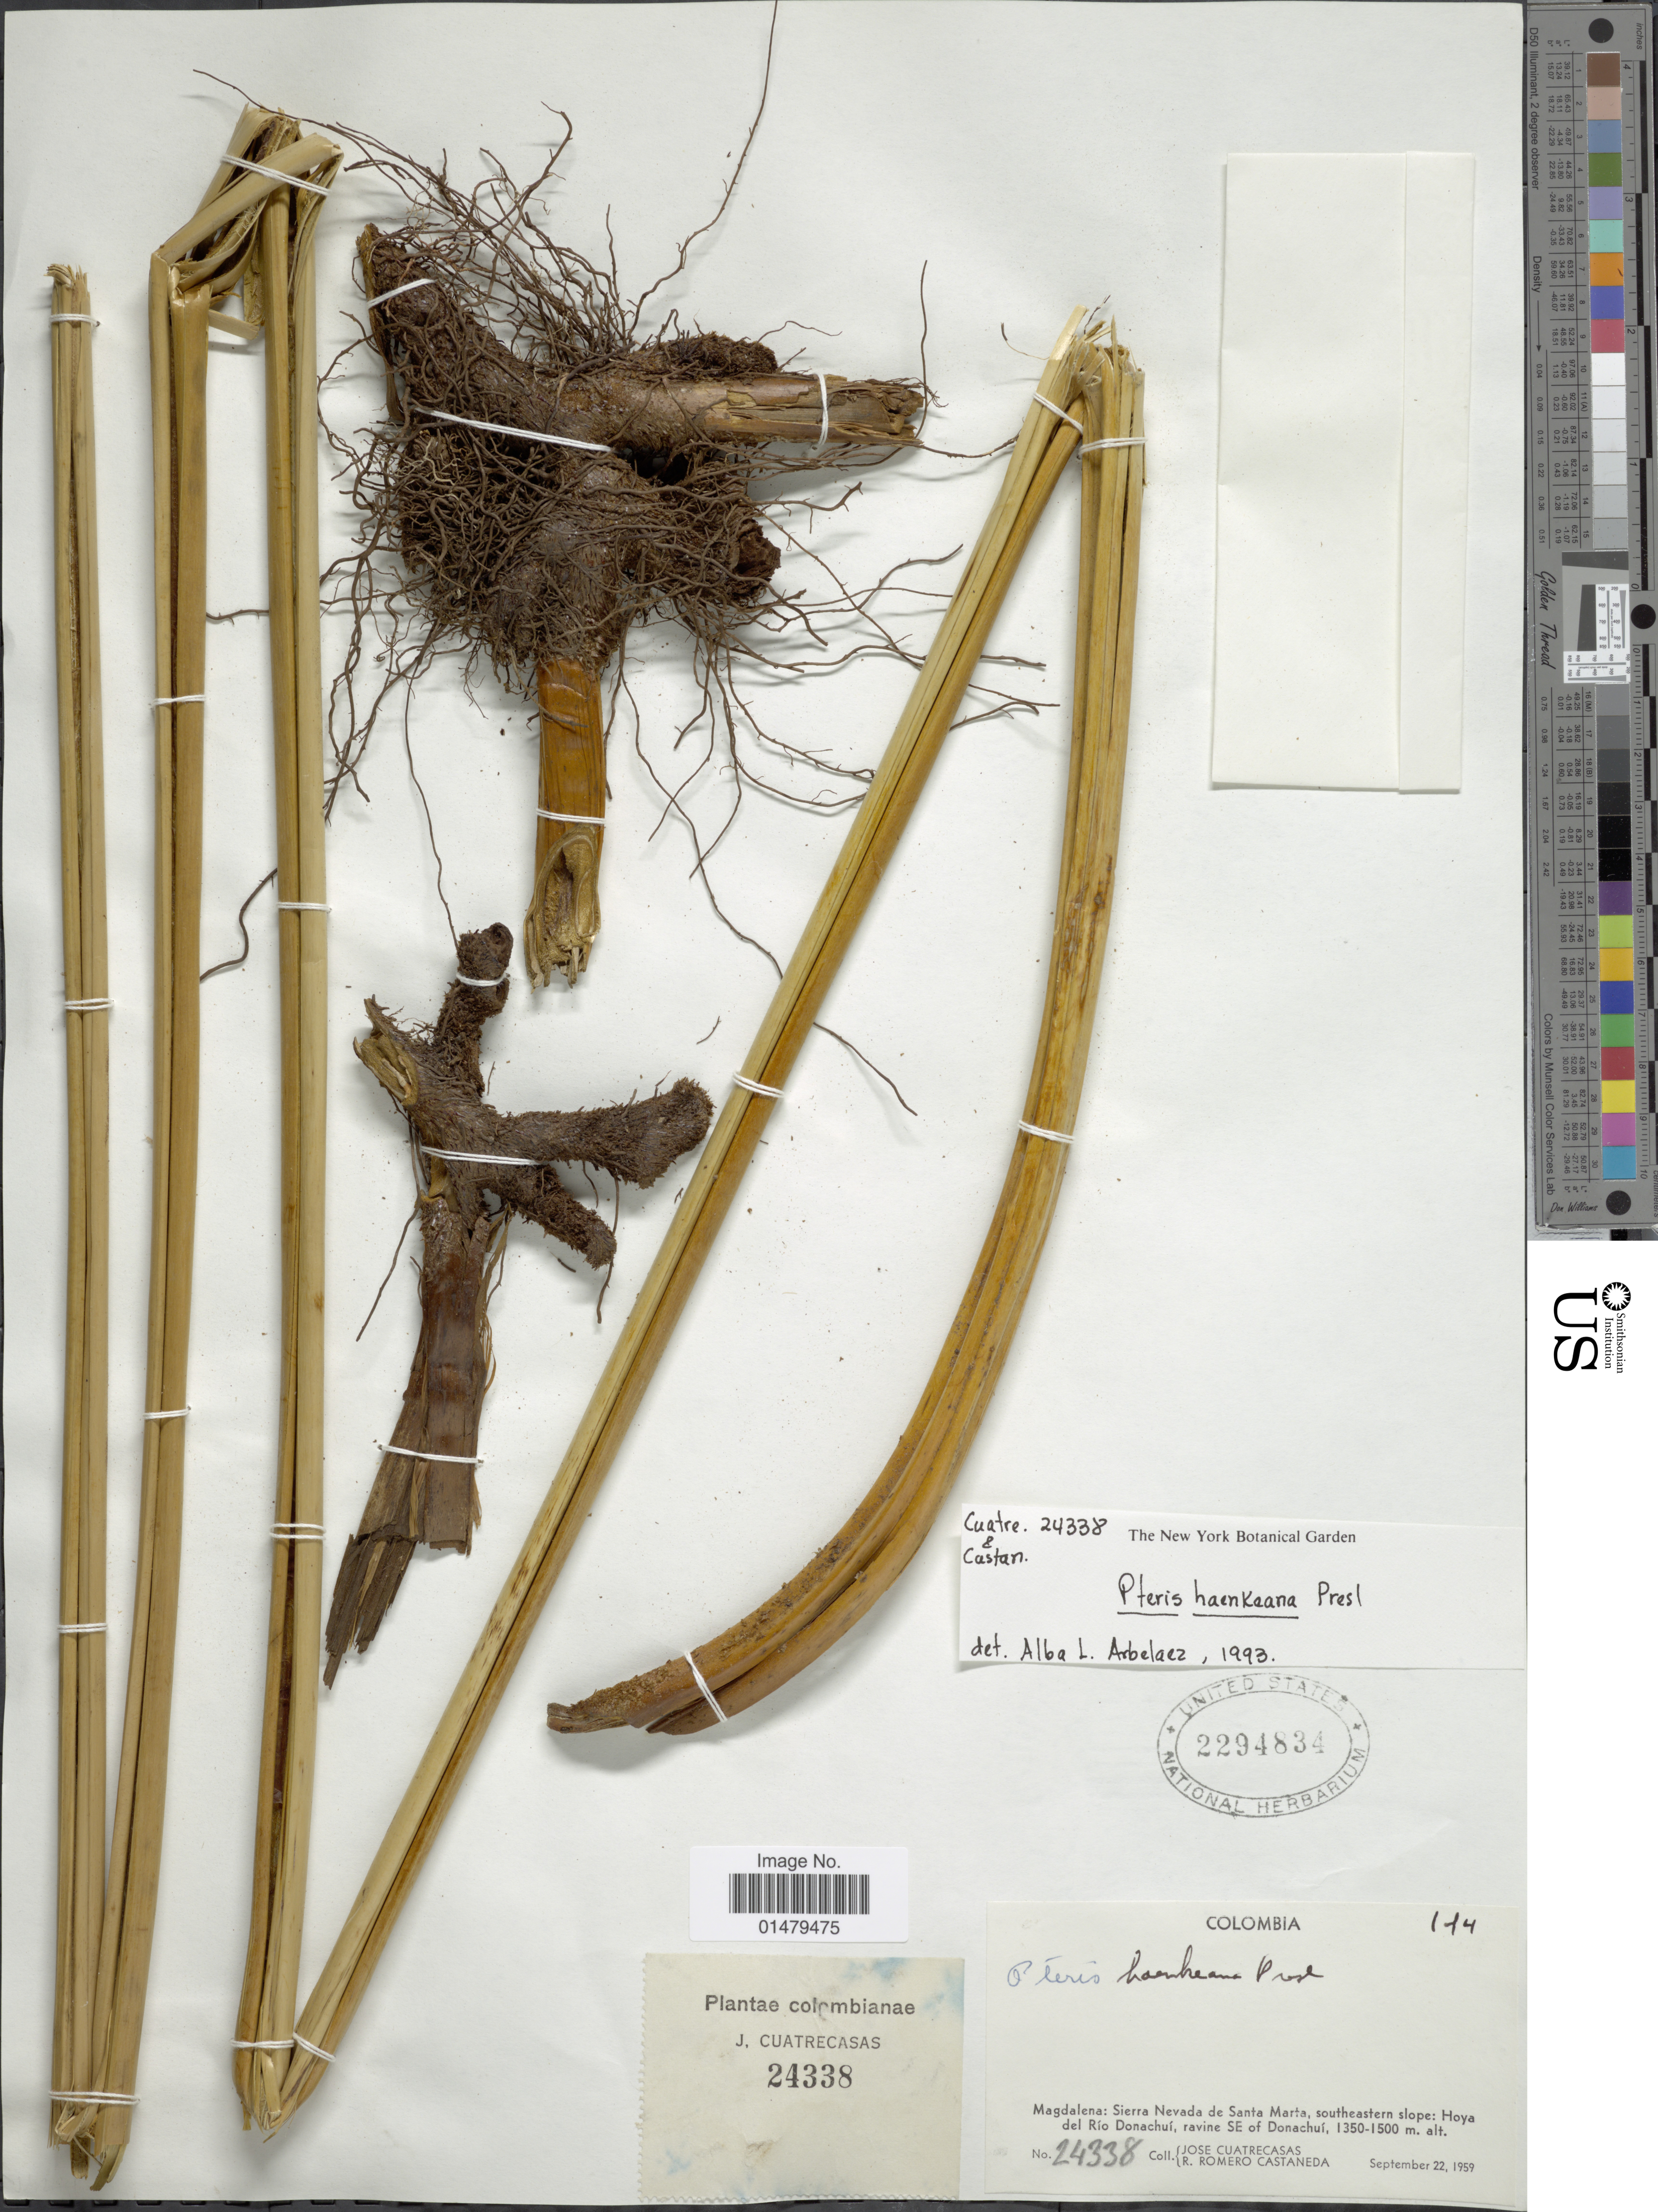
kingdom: Plantae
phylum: Tracheophyta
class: Polypodiopsida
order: Polypodiales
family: Pteridaceae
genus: Pteris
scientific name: Pteris haenkeana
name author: C. Presl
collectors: J. Cuatrecasas & R. Romero Castañeda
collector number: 24338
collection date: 1959-09-22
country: Colombia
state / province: Magdalena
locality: Sierra Nevada de Santa Marta, southeastern slope: Hoya del Rio Donachui, ravine SE of Donachui.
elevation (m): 1350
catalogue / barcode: US 2294834